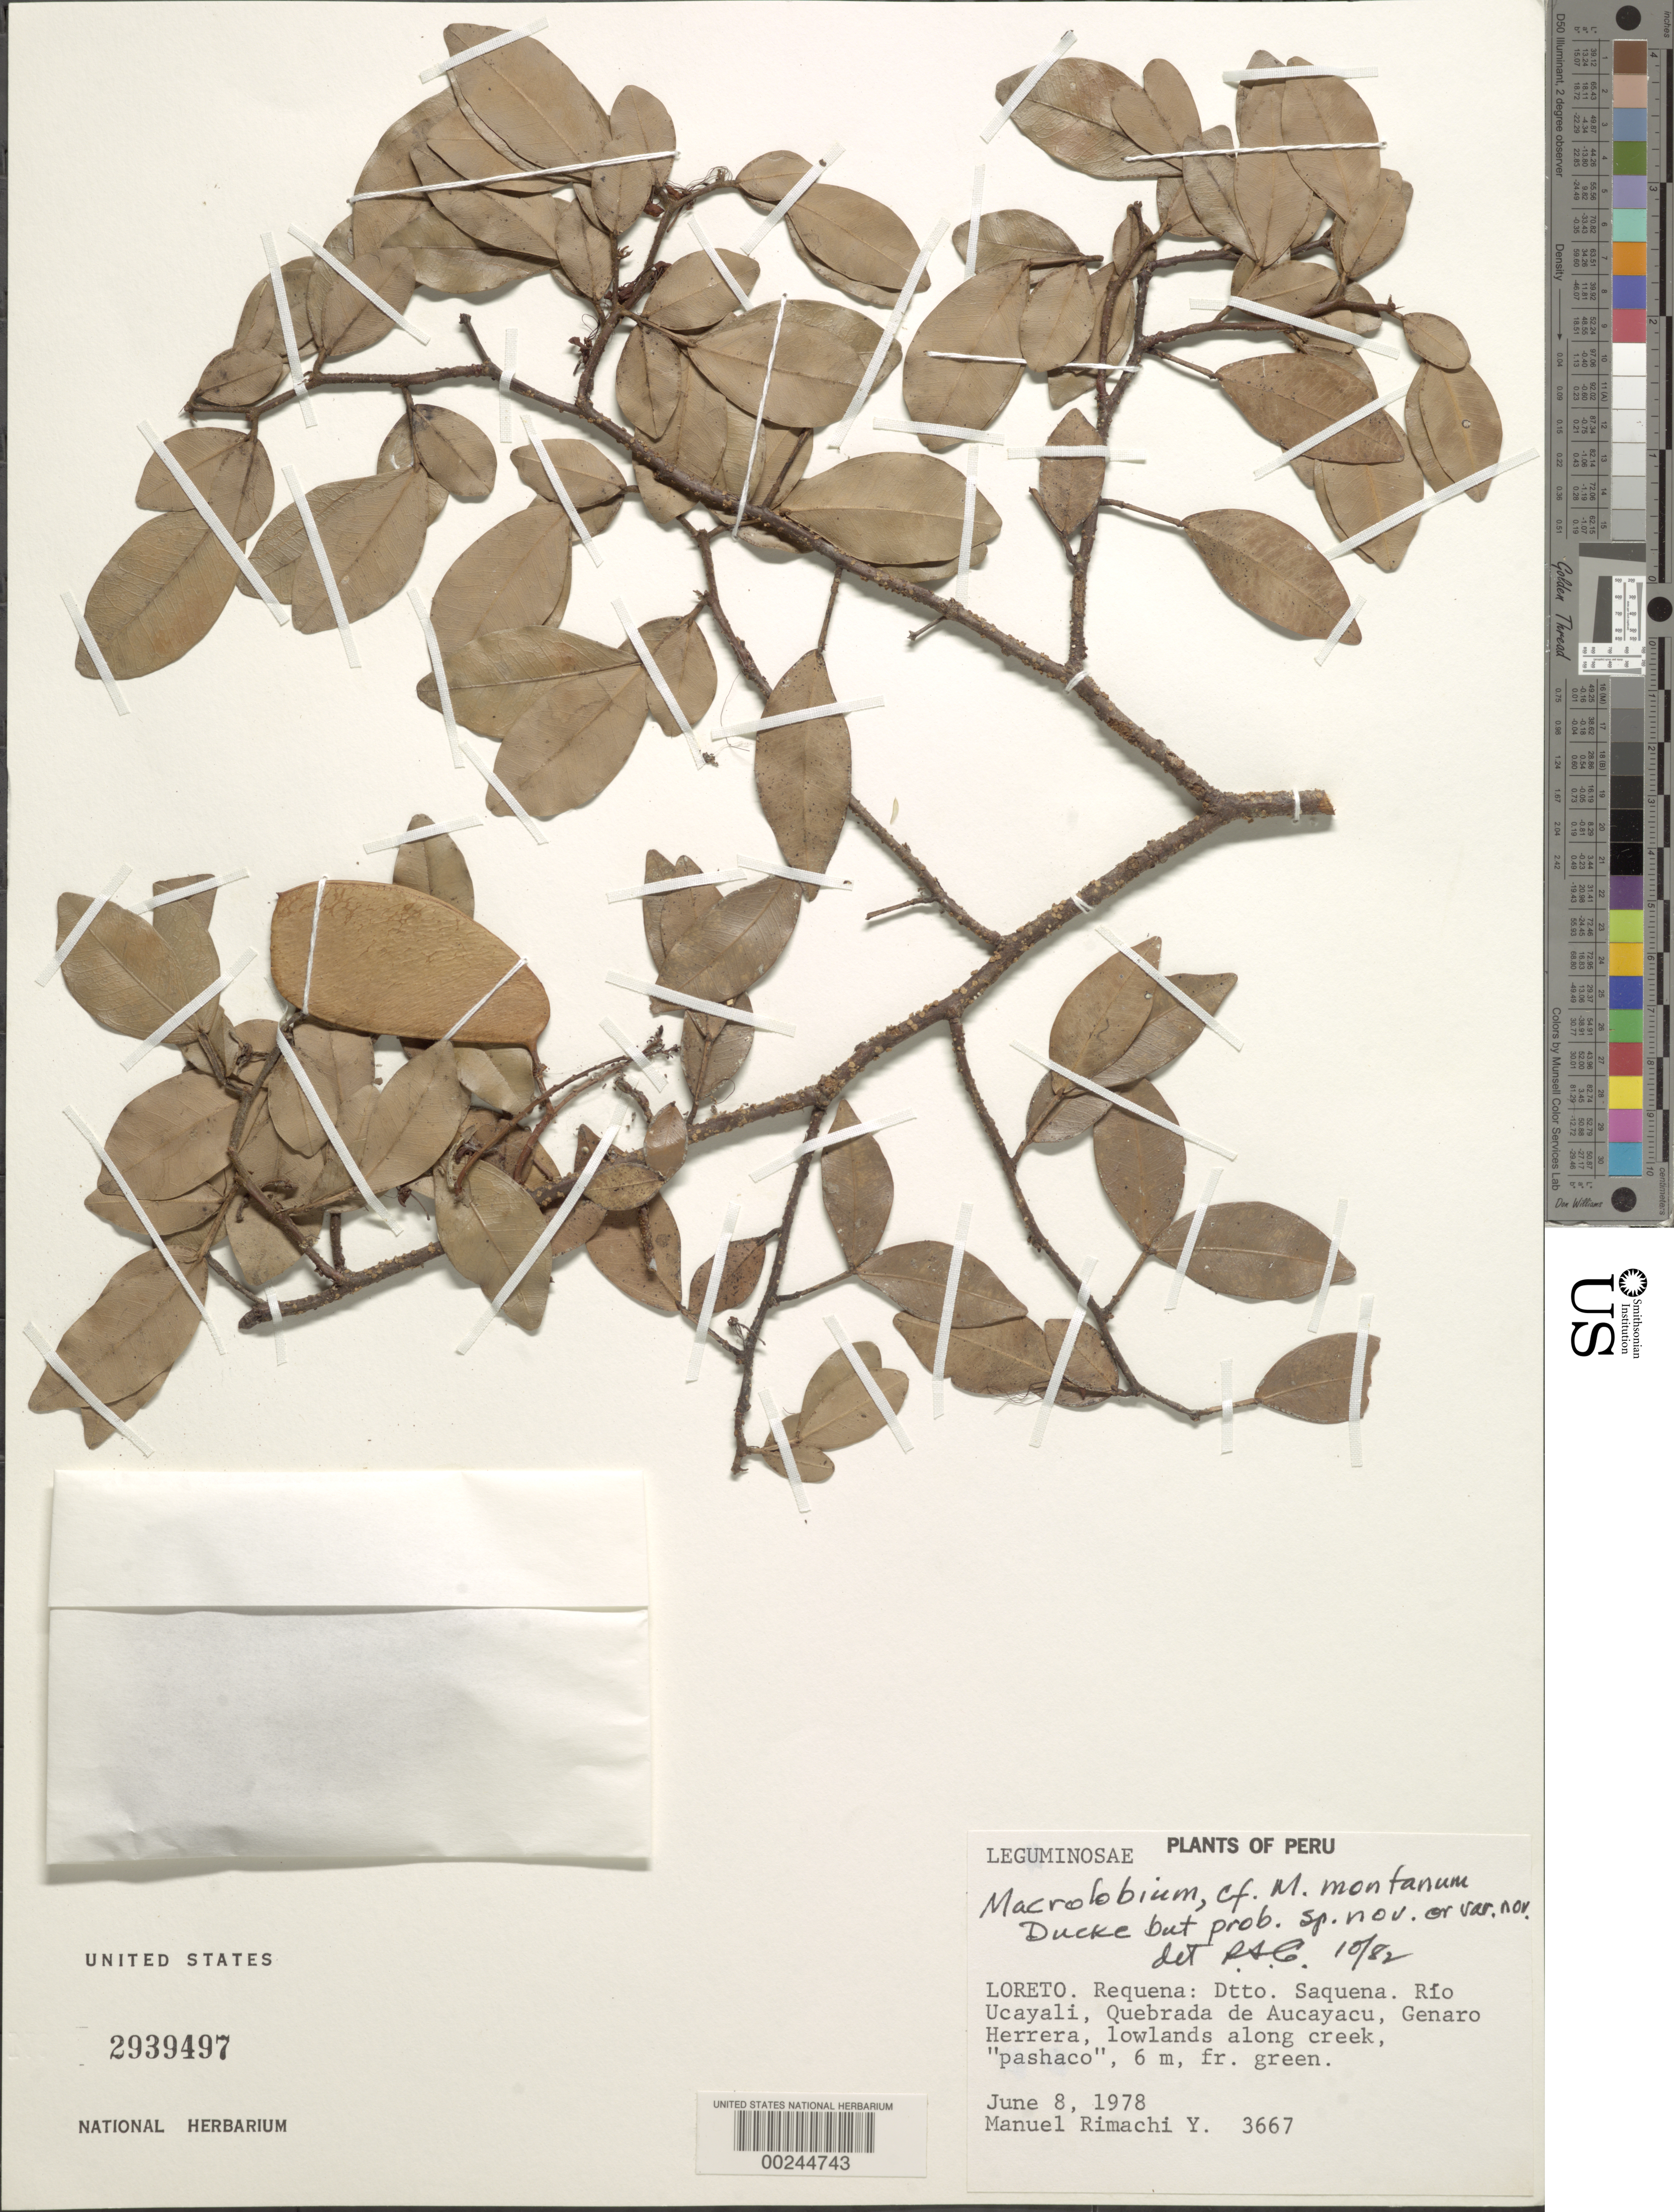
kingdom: Plantae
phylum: Tracheophyta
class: Magnoliopsida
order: Fabales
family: Fabaceae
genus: Macrolobium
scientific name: Macrolobium sp. nov.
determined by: Trujillo, A. M.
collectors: M. Rimachi Y.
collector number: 3667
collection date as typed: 08 Jun 1978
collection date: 1978-06-08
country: Peru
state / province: Loreto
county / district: Requena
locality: Rio ucayali, quebrada de aucayacu, genaro herrera; dtto. saquena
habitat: Lowlands along creek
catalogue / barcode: US 2939497